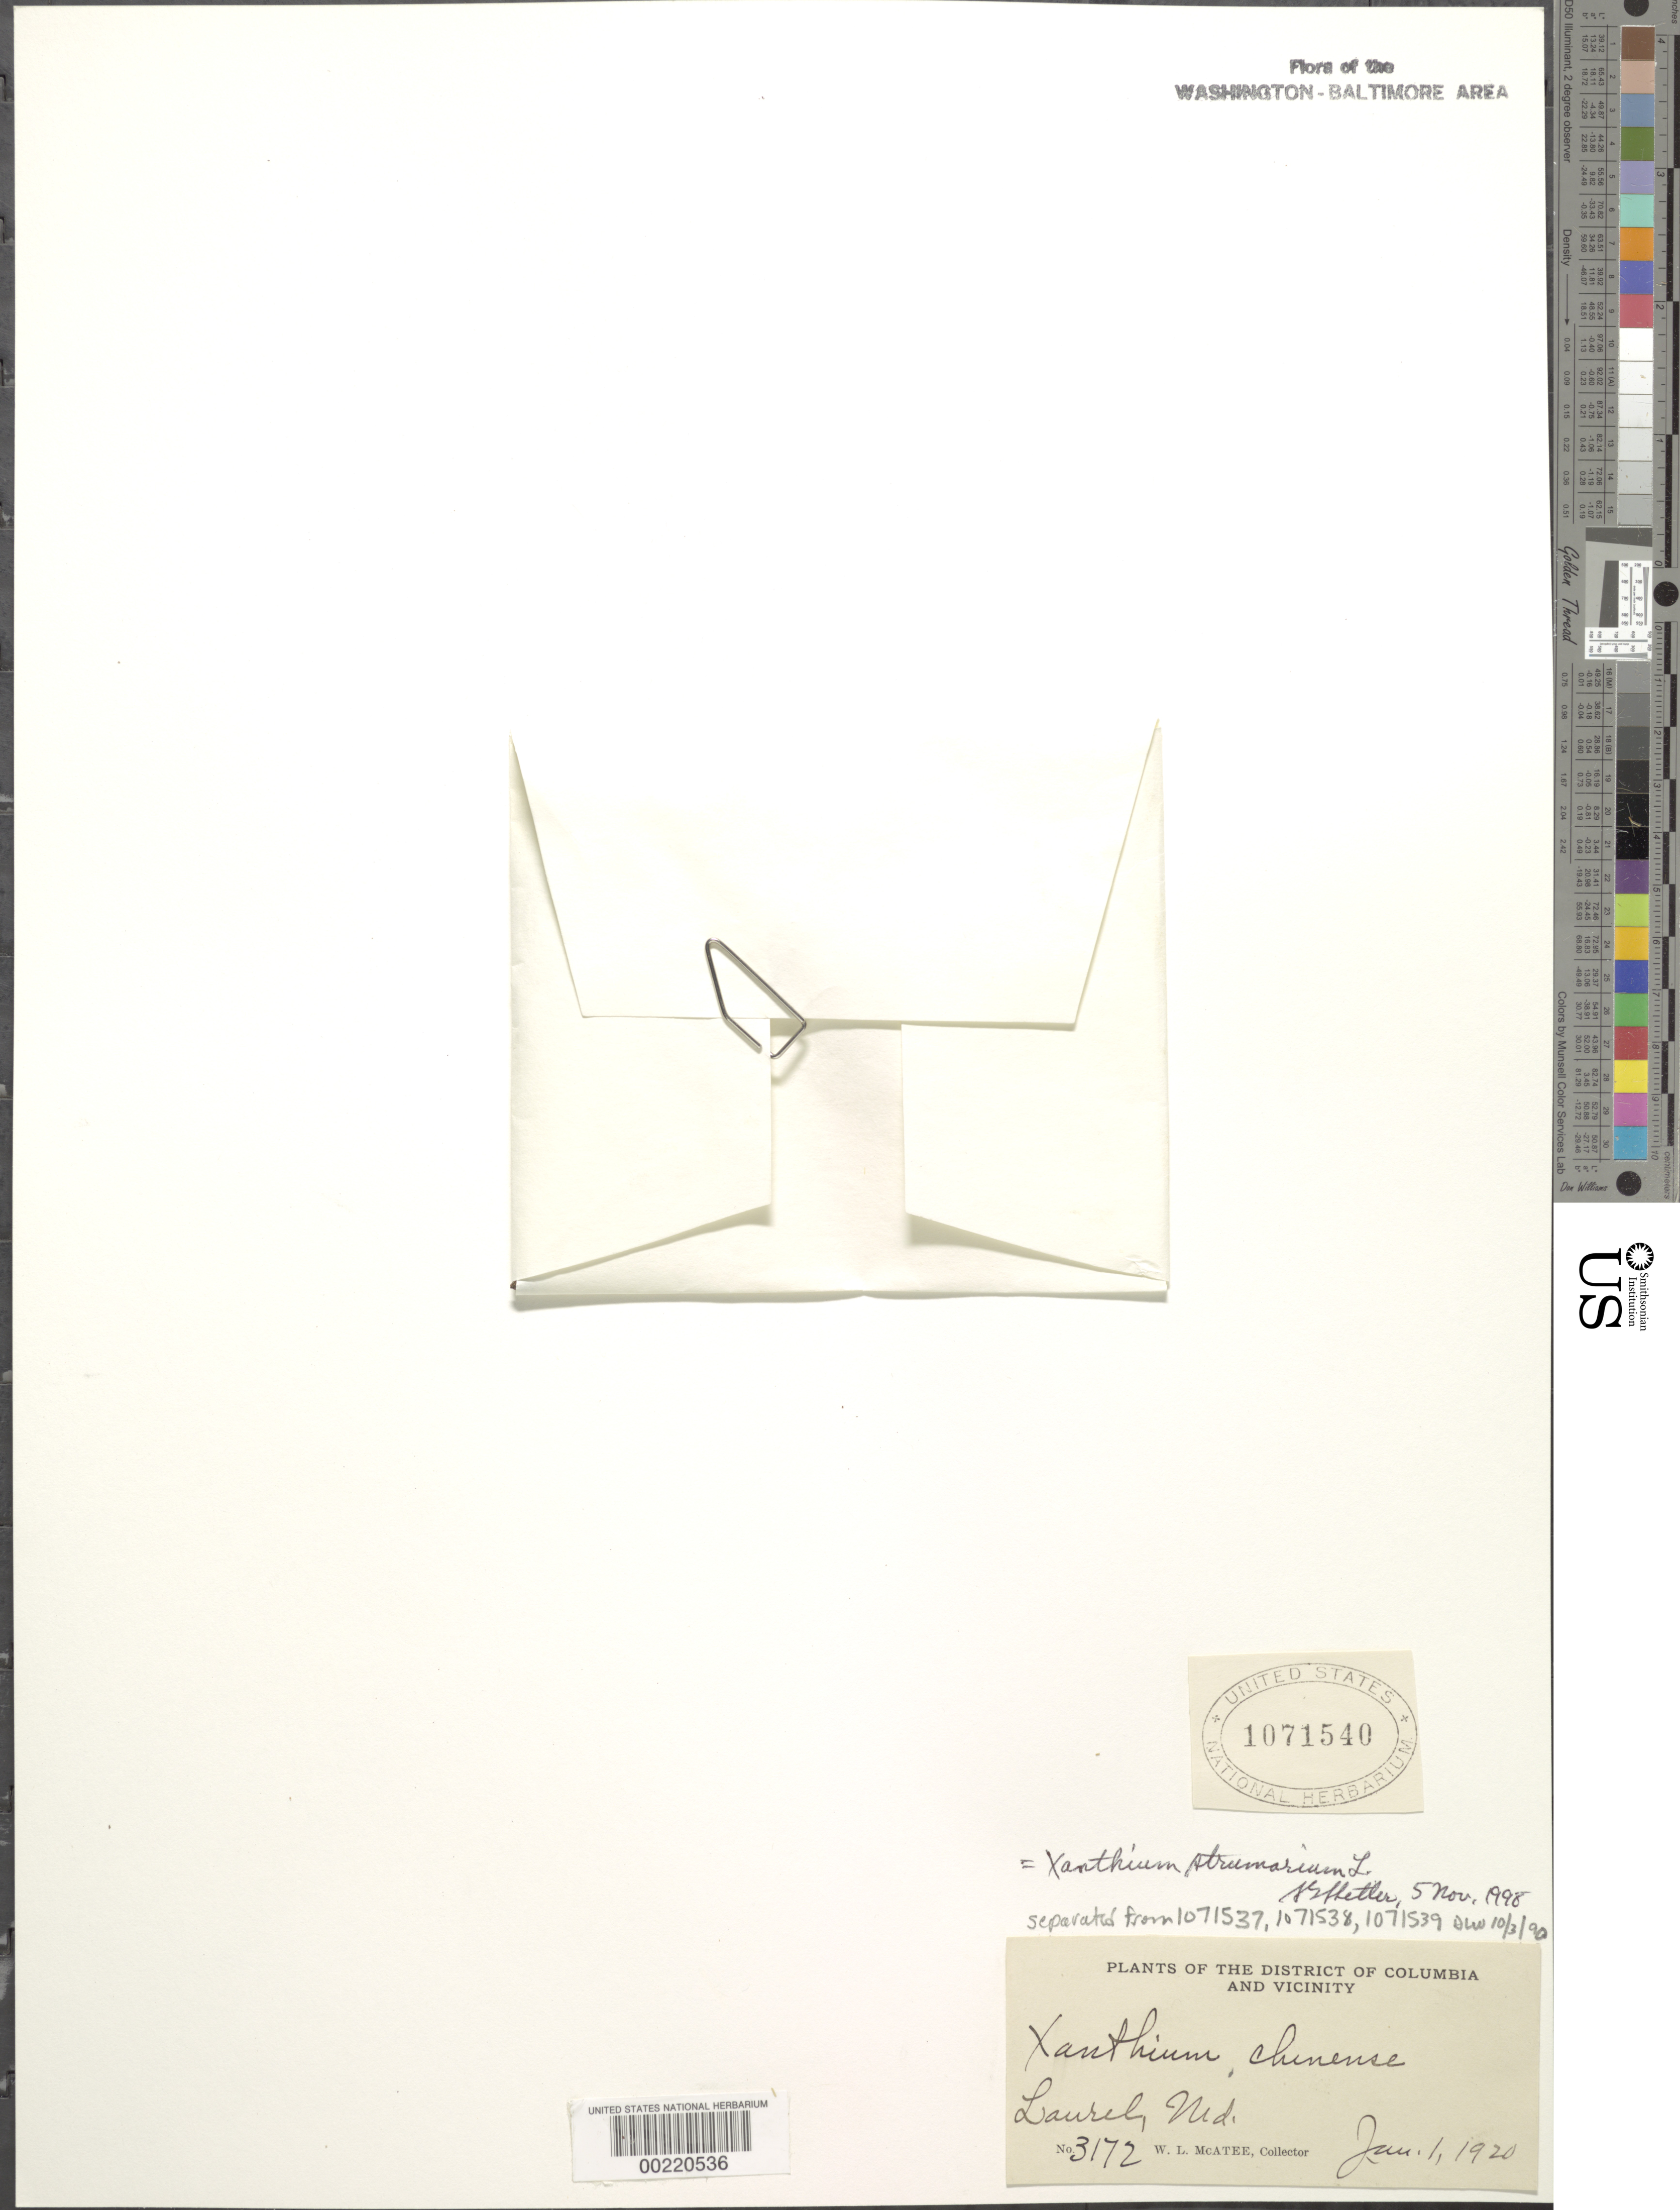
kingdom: Plantae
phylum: Tracheophyta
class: Magnoliopsida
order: Asterales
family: Asteraceae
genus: Xanthium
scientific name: Xanthium strumarium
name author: L.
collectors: W. McAtee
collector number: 3172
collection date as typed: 01 Jan 1920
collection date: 1920-01-01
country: United States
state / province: Maryland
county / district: Prince George's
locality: Laurel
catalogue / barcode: US 1071540